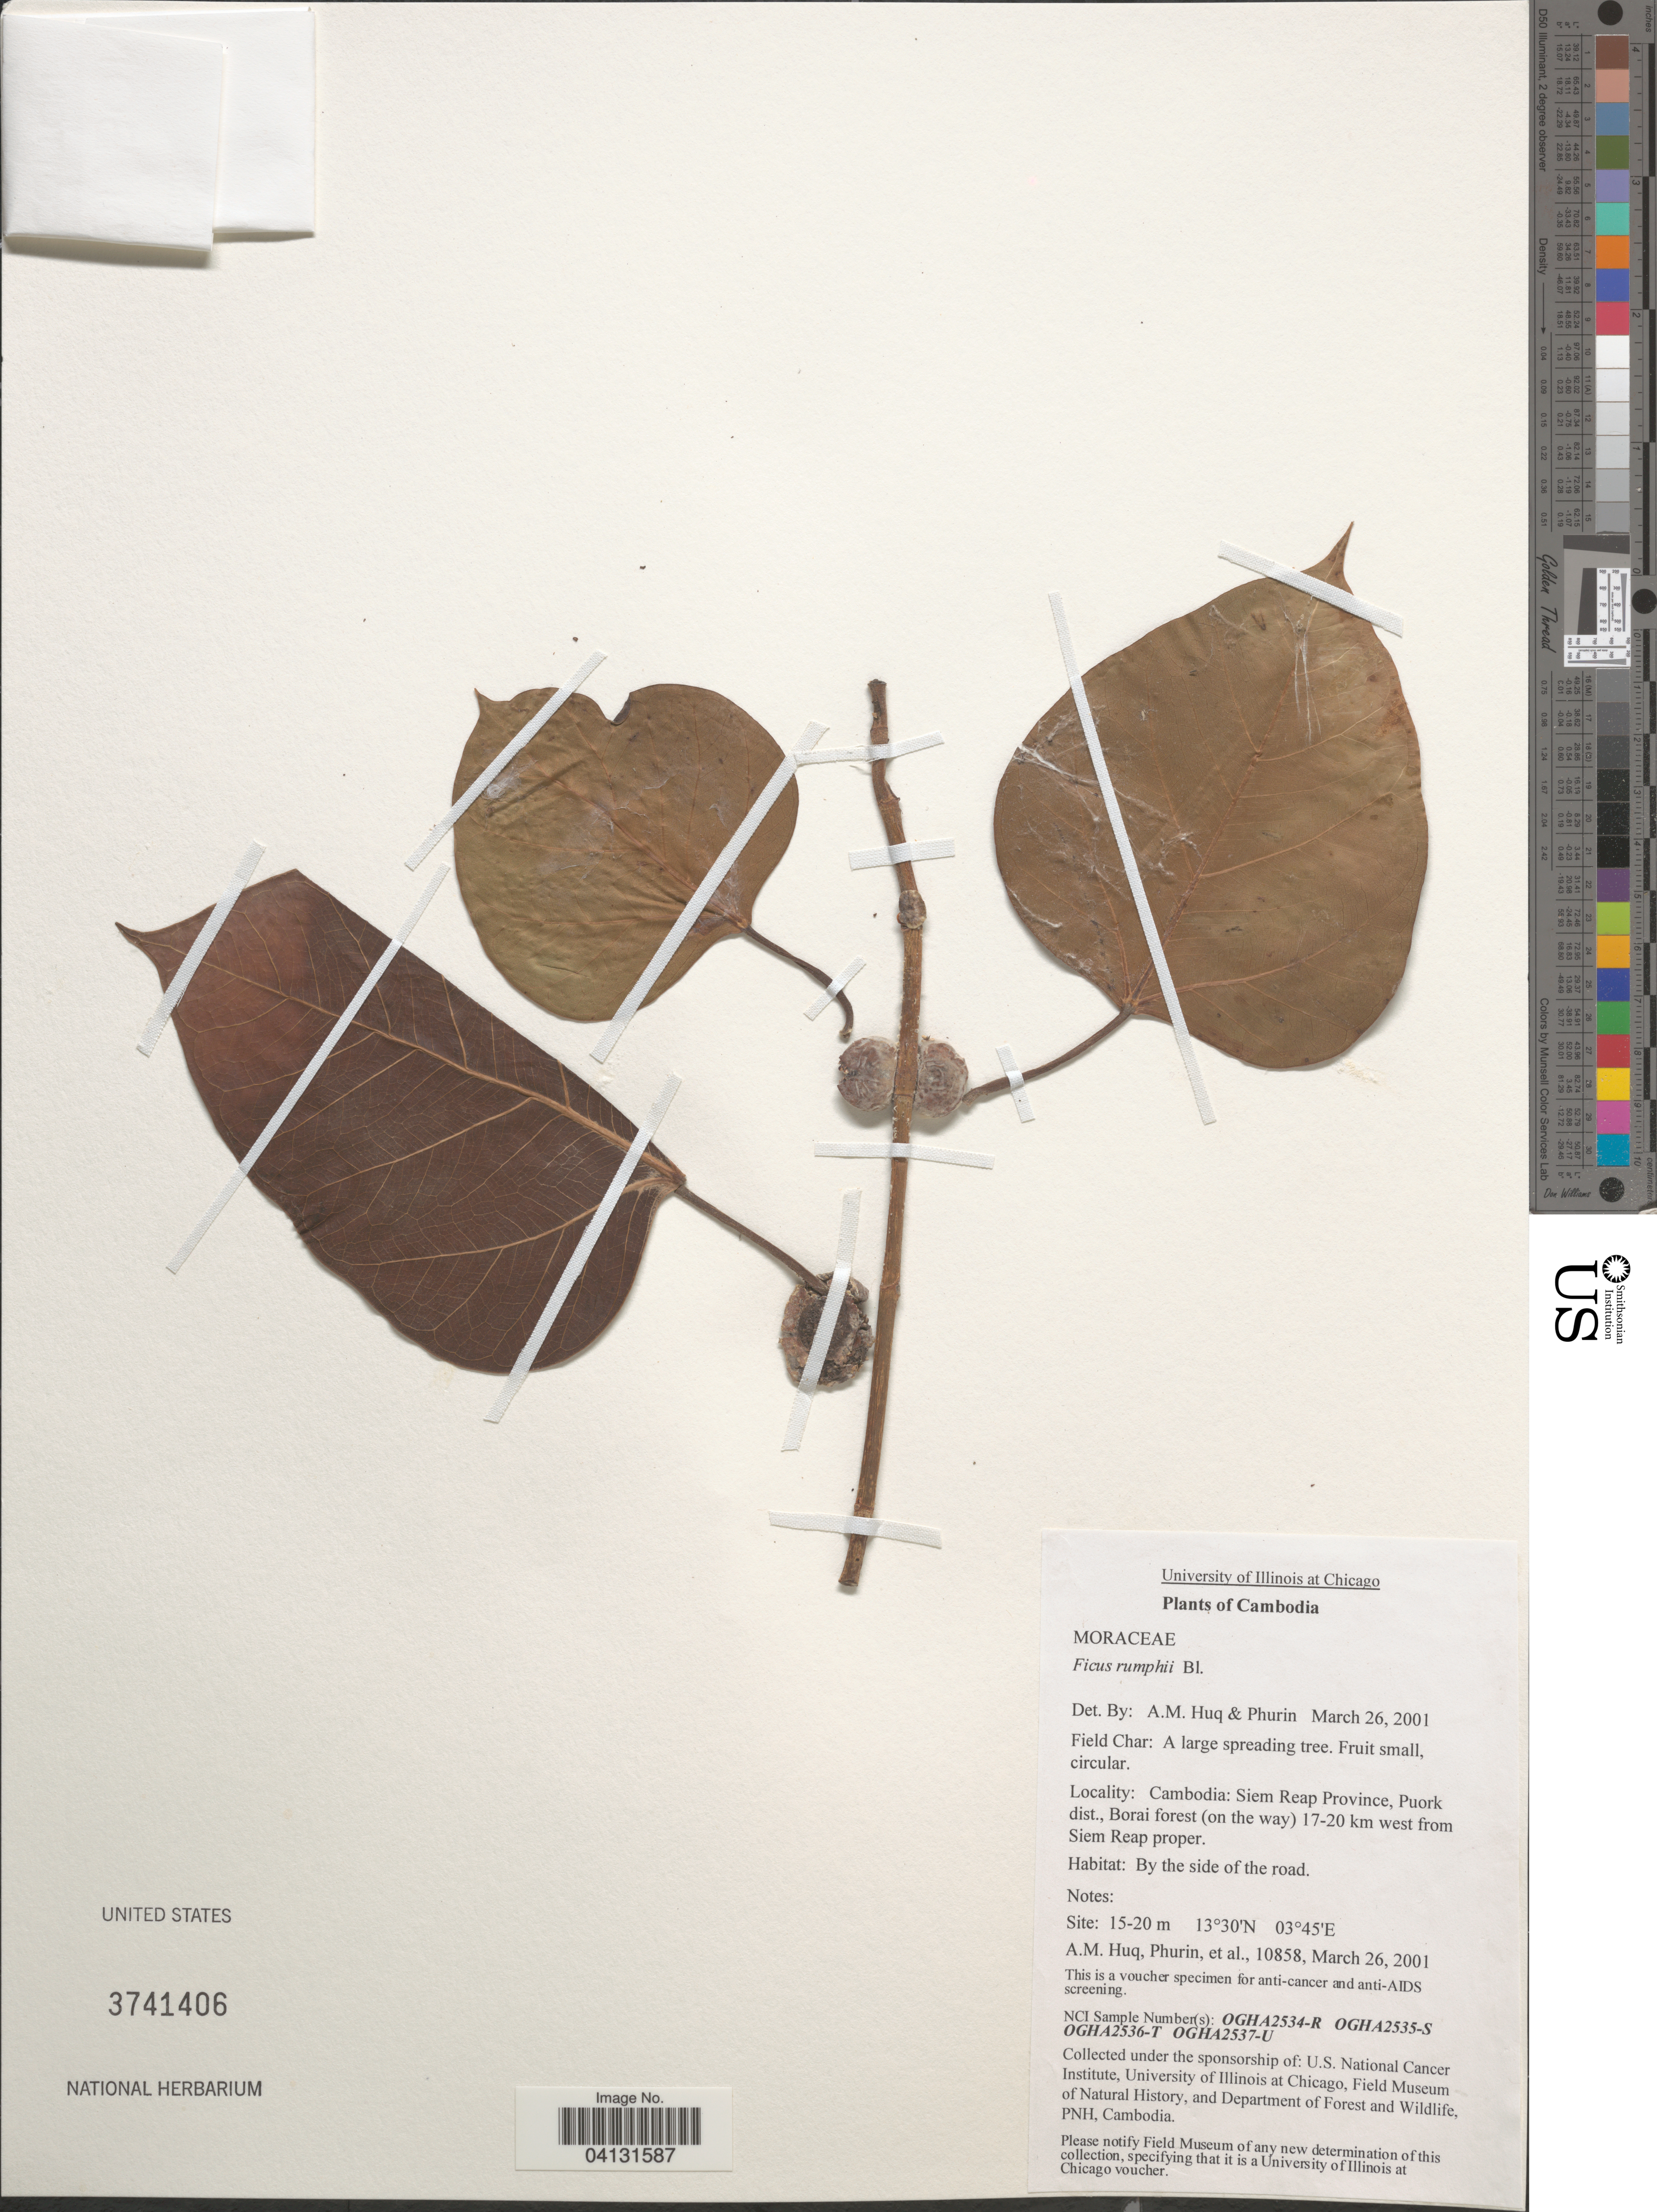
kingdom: Plantae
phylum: Tracheophyta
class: Magnoliopsida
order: Rosales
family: Moraceae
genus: Ficus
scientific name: Ficus rumphii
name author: Blume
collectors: A. M. Huq, -. Phurin & et al.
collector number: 10858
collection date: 2001-03-26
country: Cambodia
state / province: Siĕm Réab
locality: Siem Reap Province, Puork dist., Borai forest (on the way) 17-20 km west from Siem Reap proper.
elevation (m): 15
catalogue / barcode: US 3741406